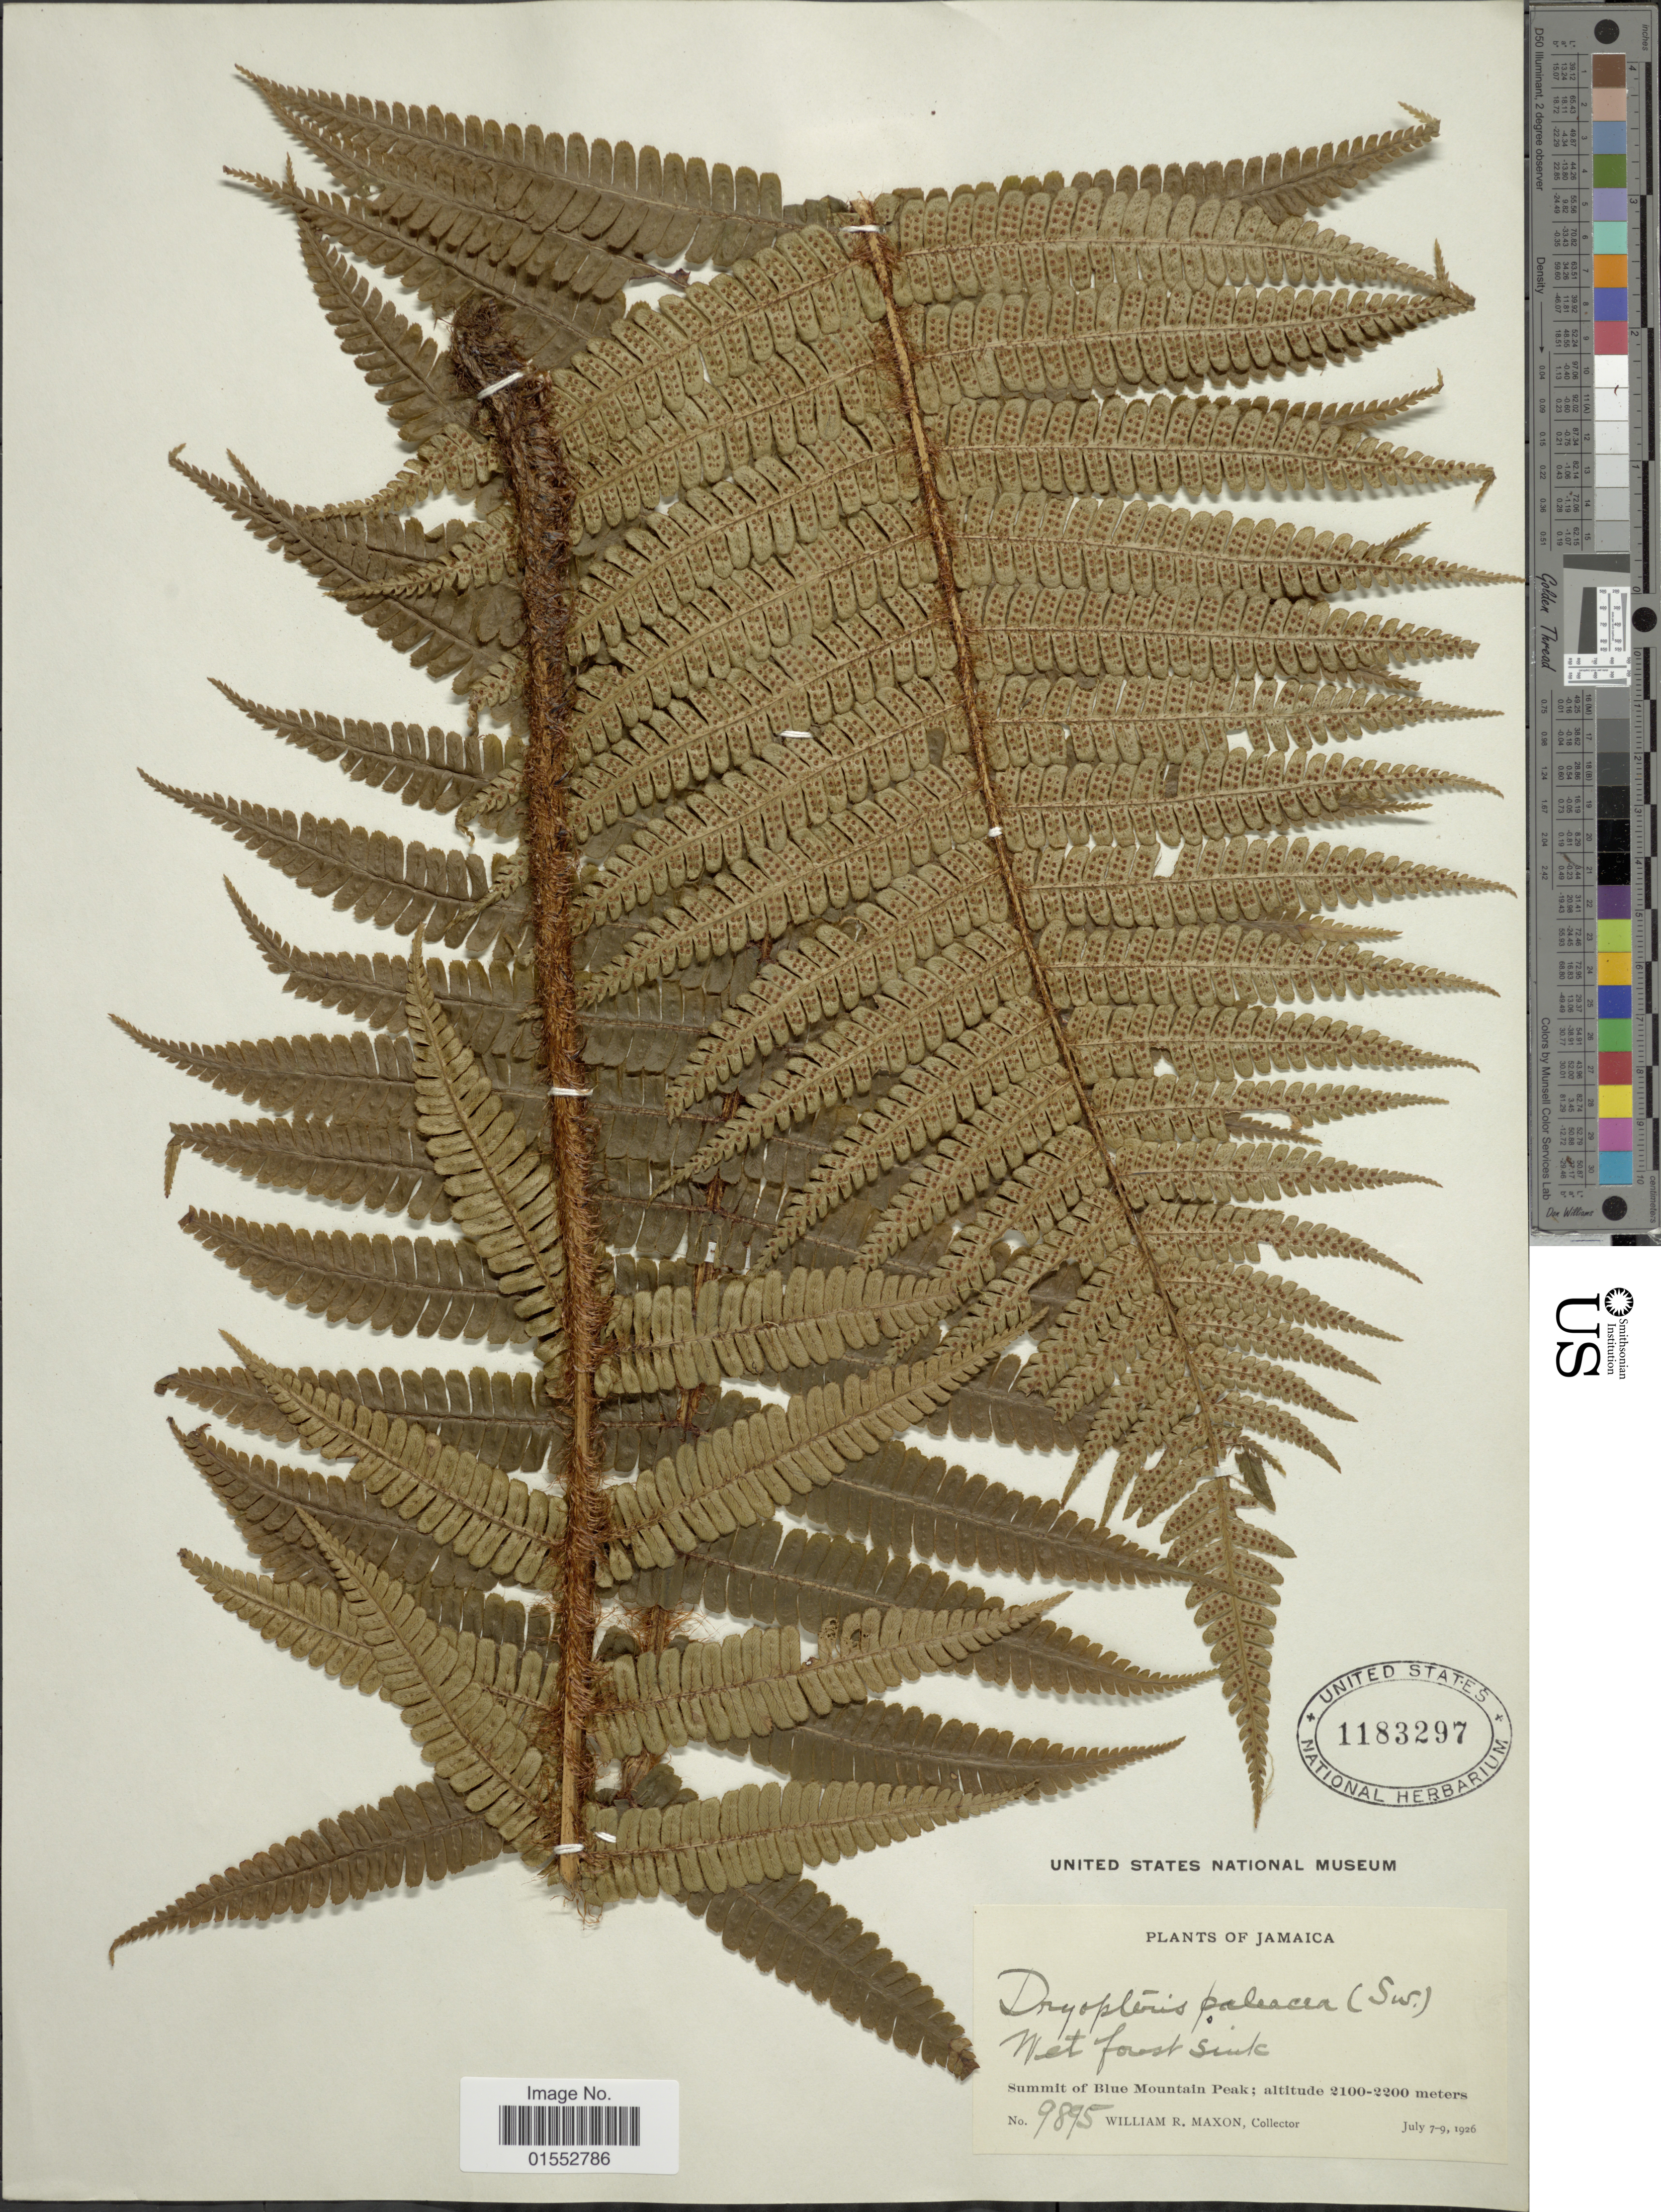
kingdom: Plantae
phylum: Tracheophyta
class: Polypodiopsida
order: Polypodiales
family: Dryopteridaceae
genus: Dryopteris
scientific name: Dryopteris wallichiana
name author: (Spreng.) Hyl.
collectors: W. R. Maxon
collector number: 9895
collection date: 1926-07-07/1926-07-09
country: Jamaica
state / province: Saint Thomas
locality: Summit of Blue Mountain Peak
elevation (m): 2100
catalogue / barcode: US 1183297